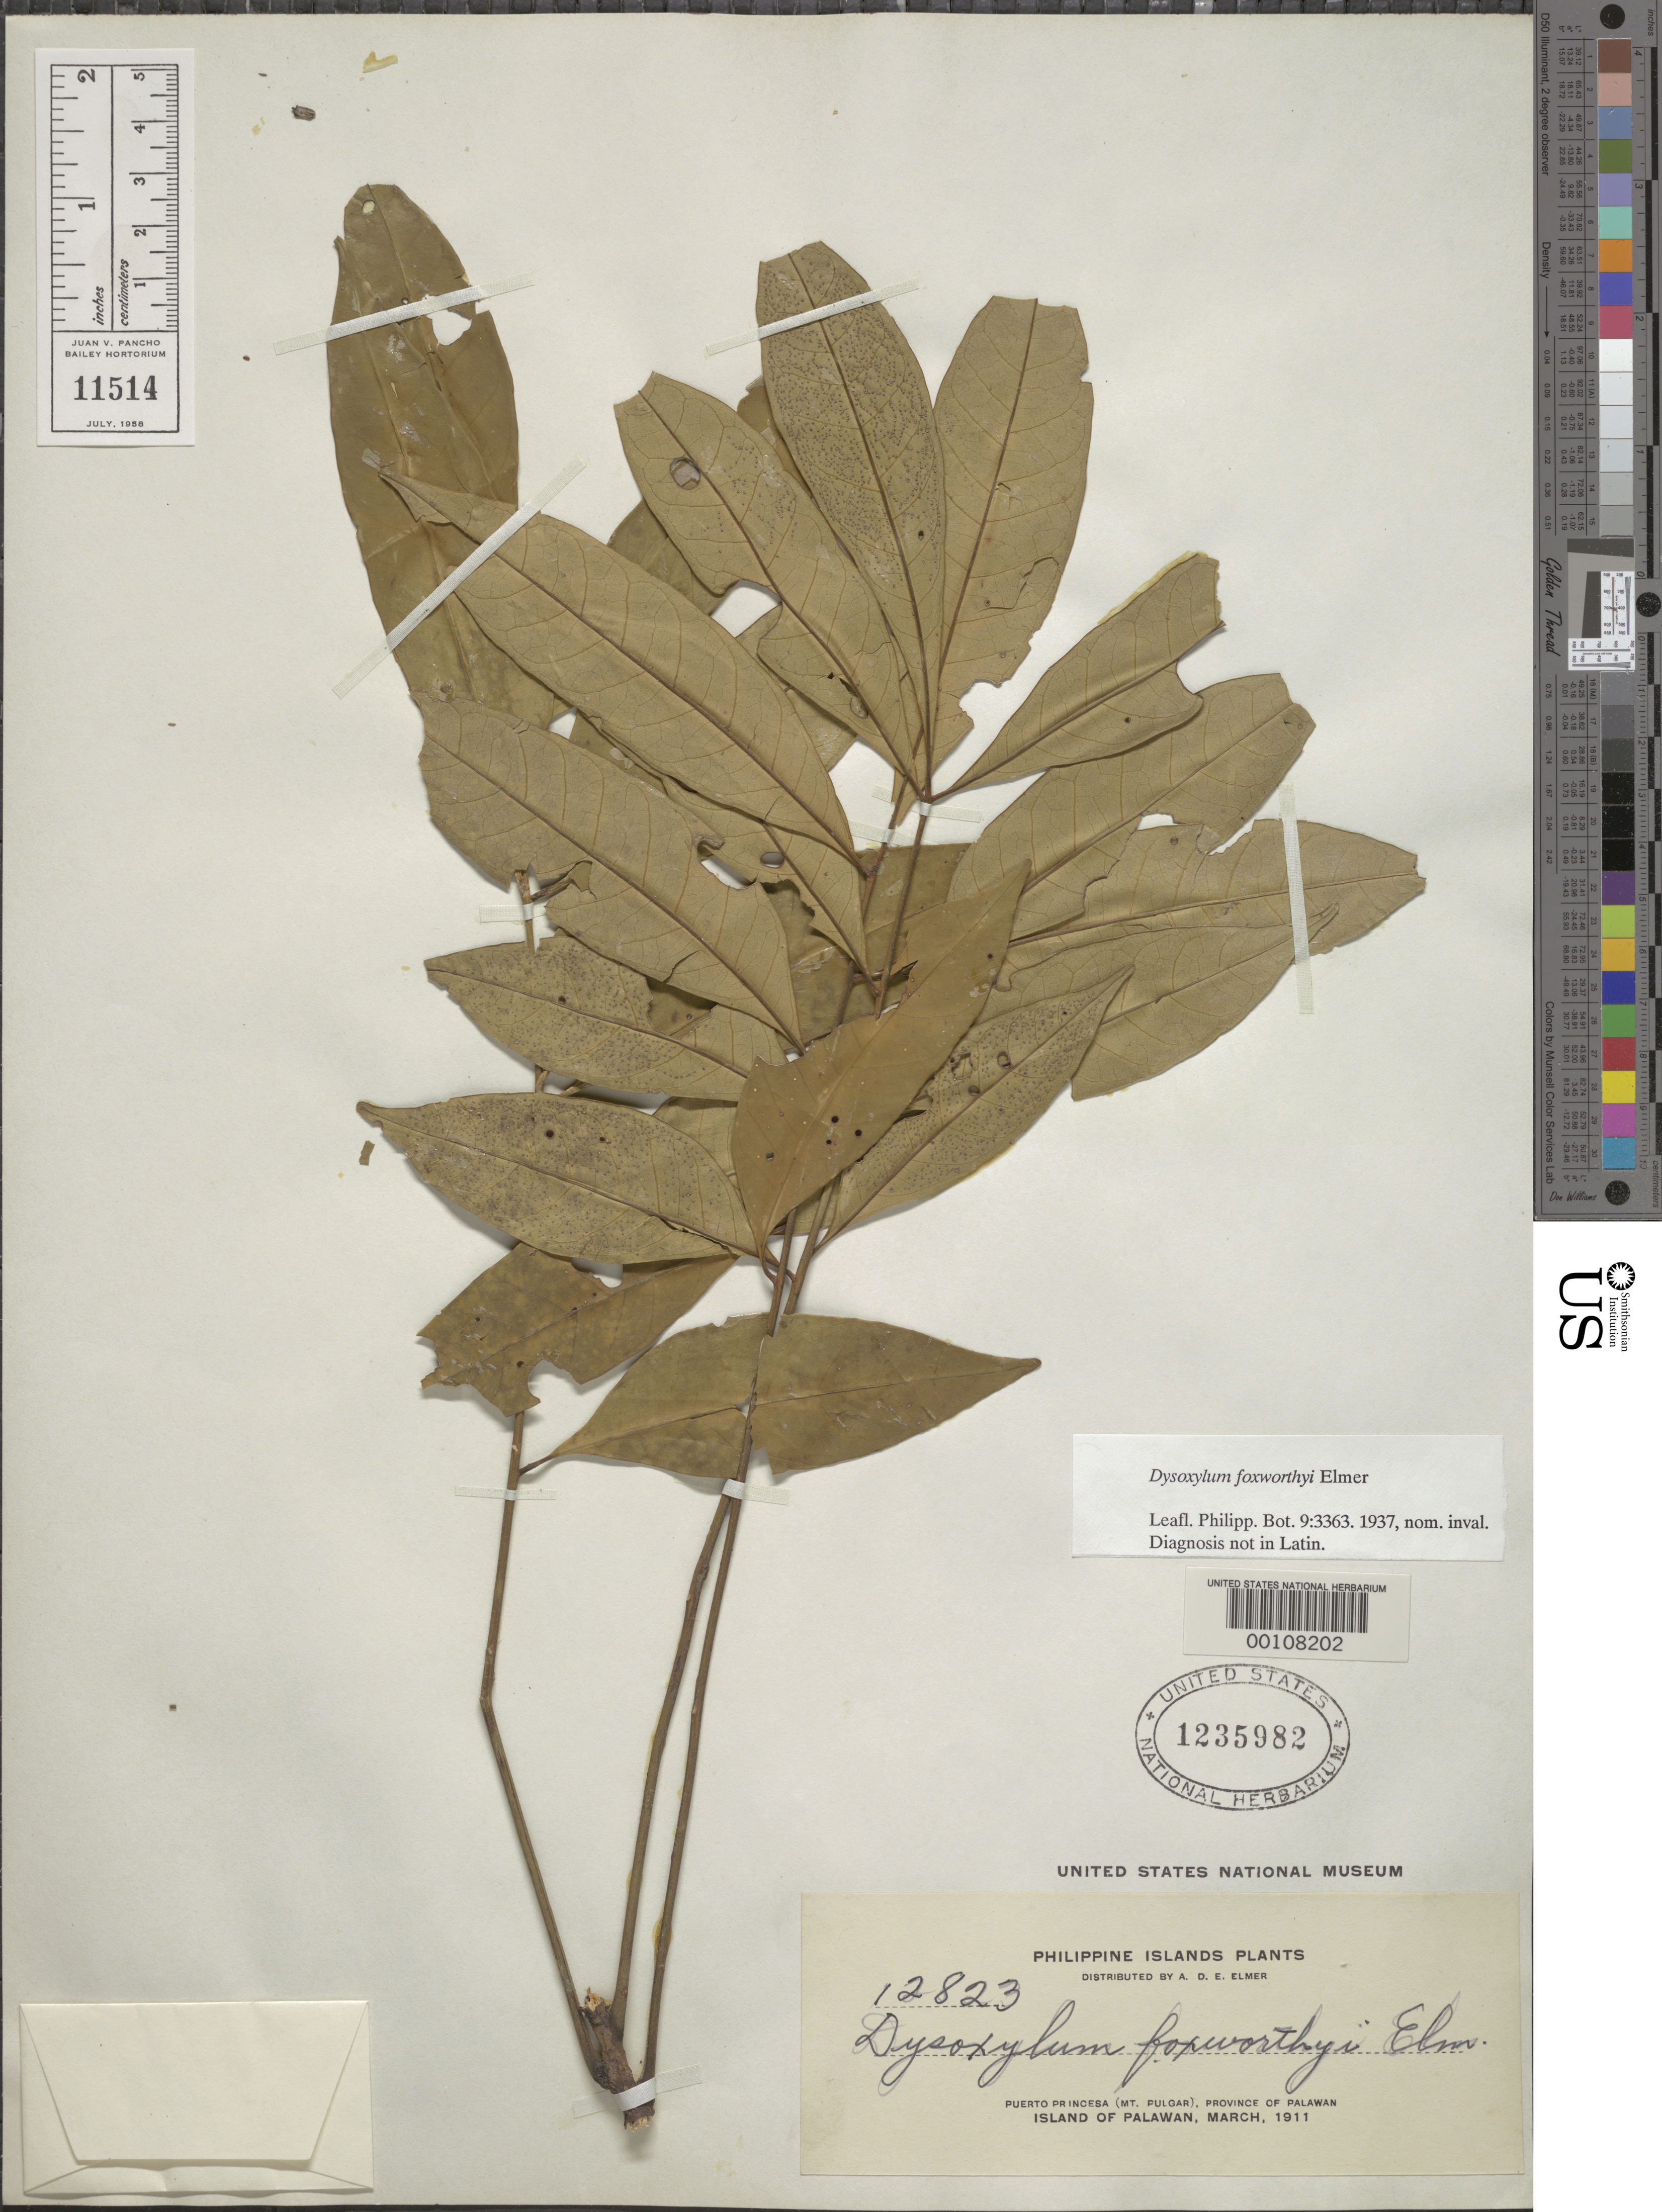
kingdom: Plantae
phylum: Tracheophyta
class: Magnoliopsida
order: Sapindales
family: Meliaceae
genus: Epicharis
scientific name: Epicharis cuneata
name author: (Hiern) Harms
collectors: A. D. E. Elmer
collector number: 12823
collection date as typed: Mar 1911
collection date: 1911-03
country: Philippines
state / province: Mimaropa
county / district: Palawan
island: Palawan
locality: Puerto Princesa (Mt. Pulgar).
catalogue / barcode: US 1235982